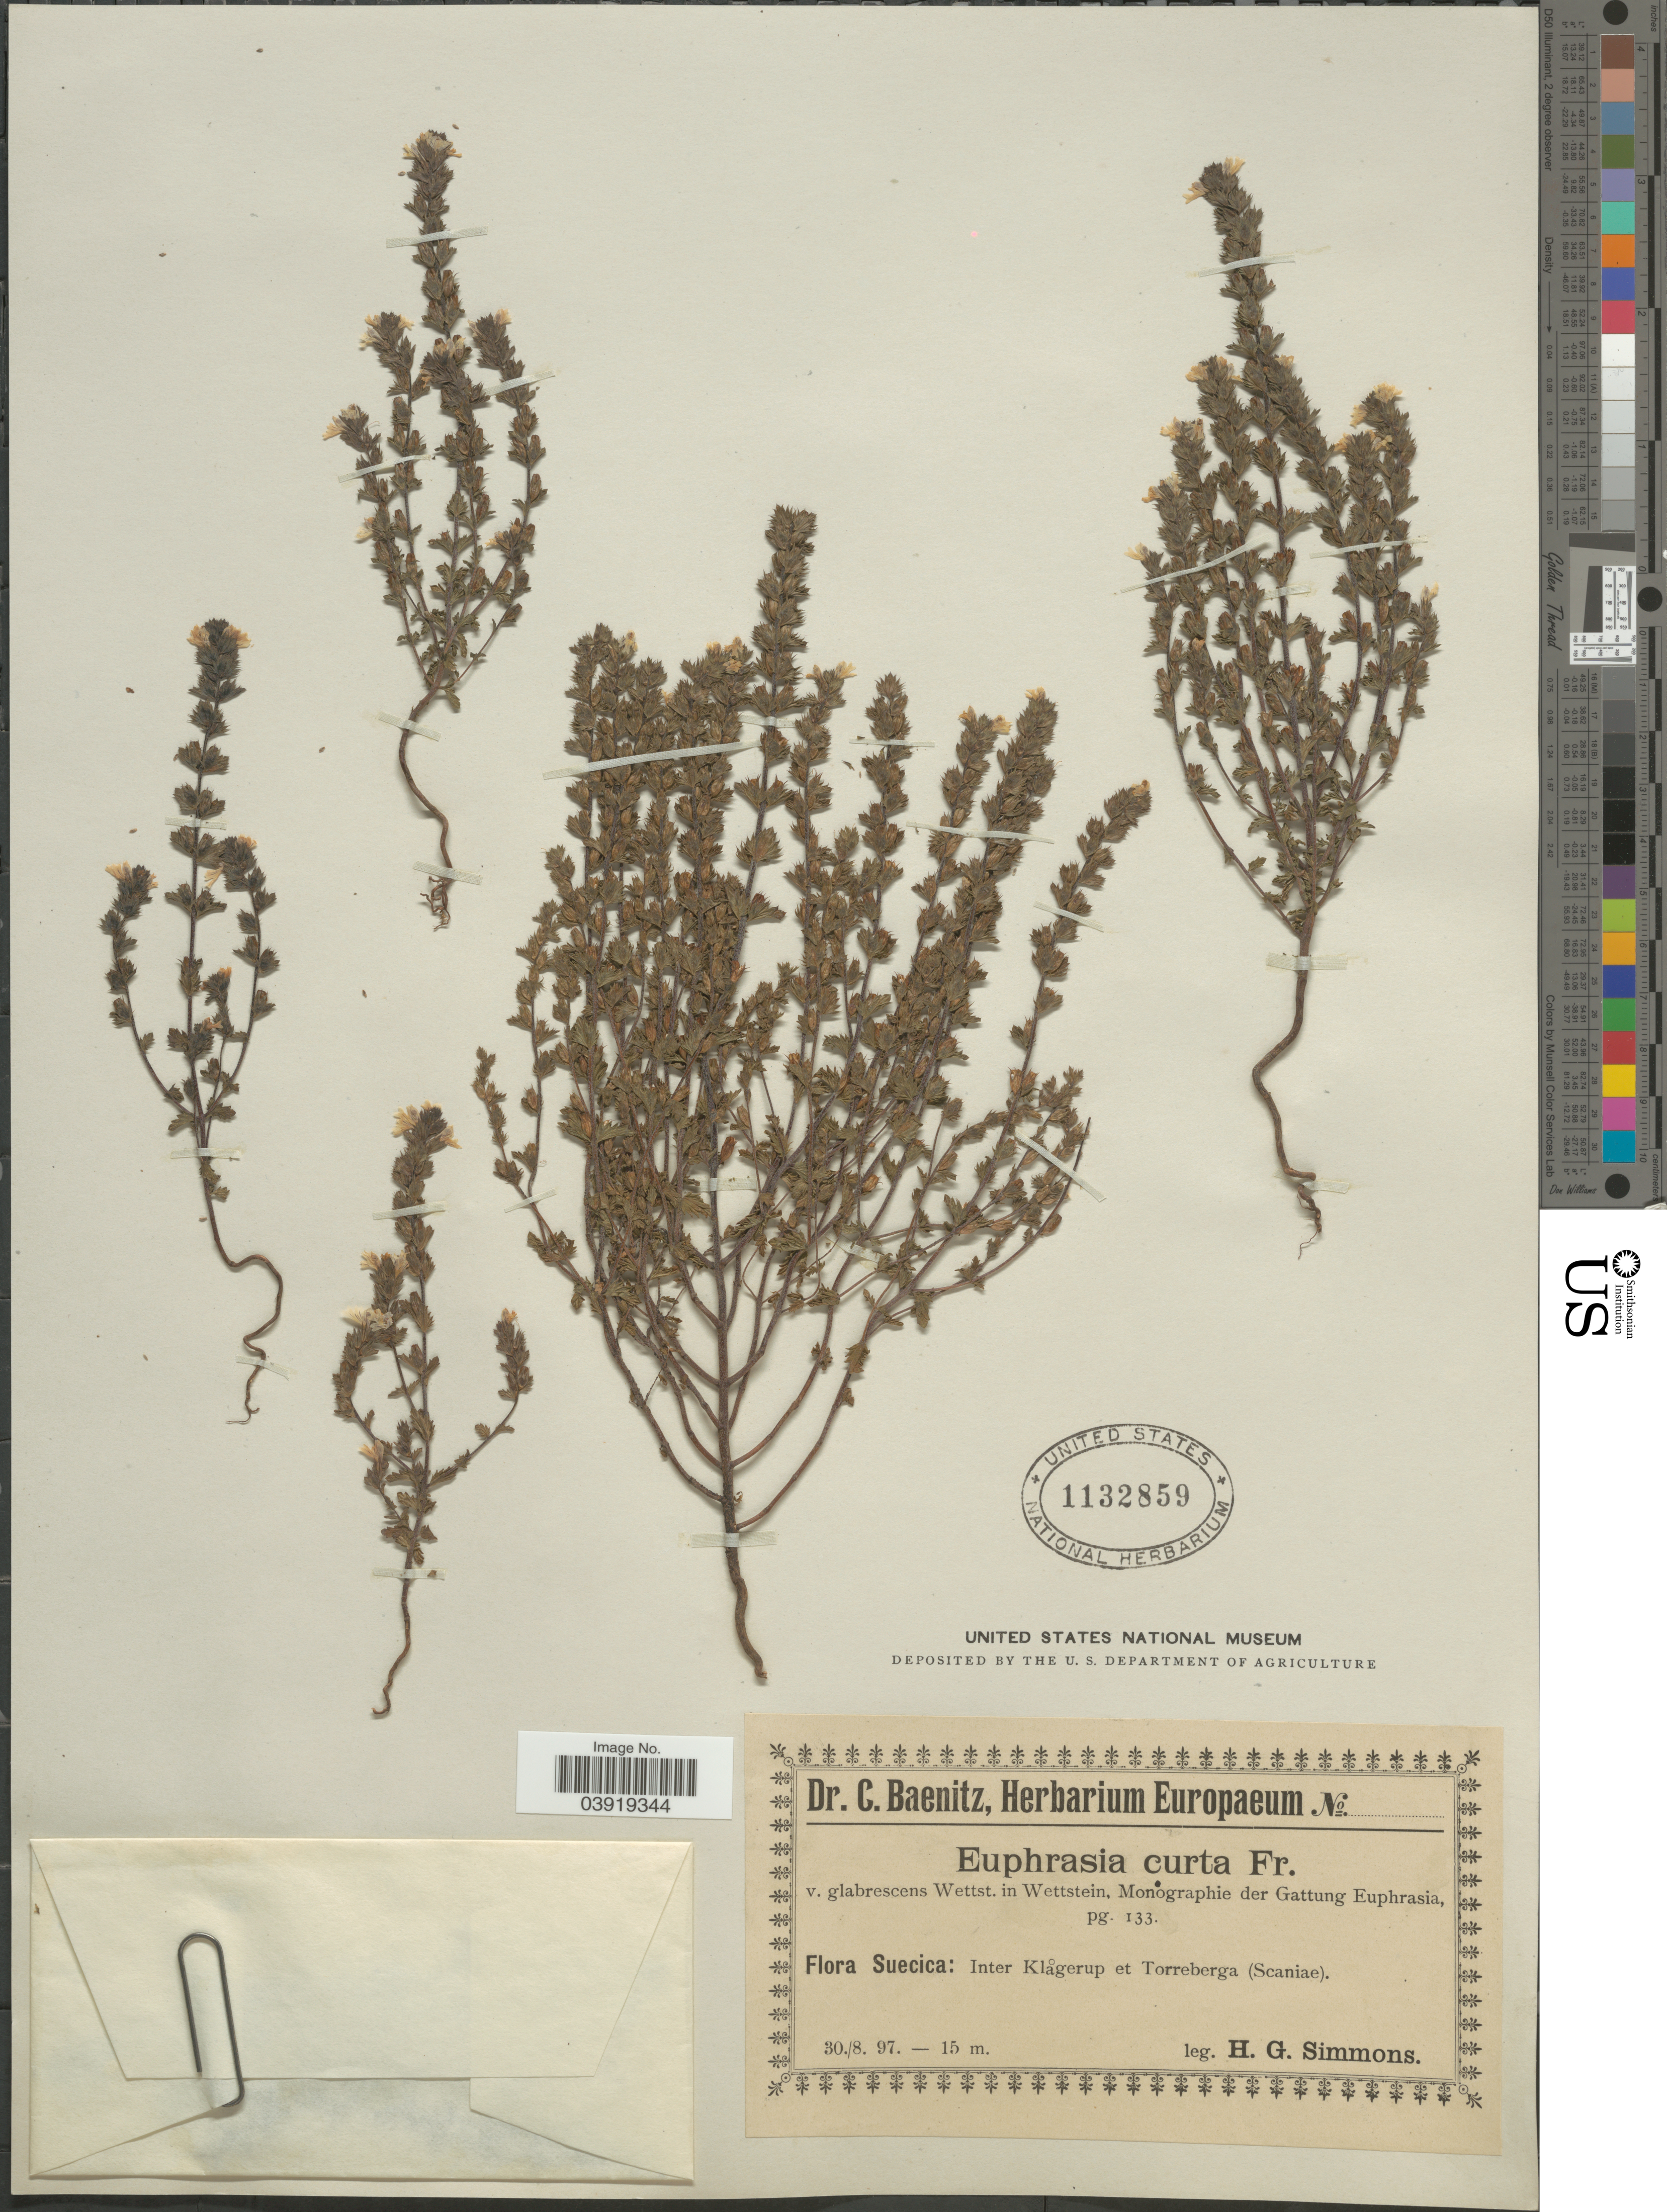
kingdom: Plantae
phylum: Tracheophyta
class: Magnoliopsida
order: Lamiales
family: Orobanchaceae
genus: Euphrasia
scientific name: Euphrasia curta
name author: (Fr.) Wettst.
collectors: H. Simmons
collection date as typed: Transcribed d/m/y: 30/8/97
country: Sweden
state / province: Skåne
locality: Suecica: Inter Klagerup et Torreberga (Scaniæ).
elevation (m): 15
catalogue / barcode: US 1132859